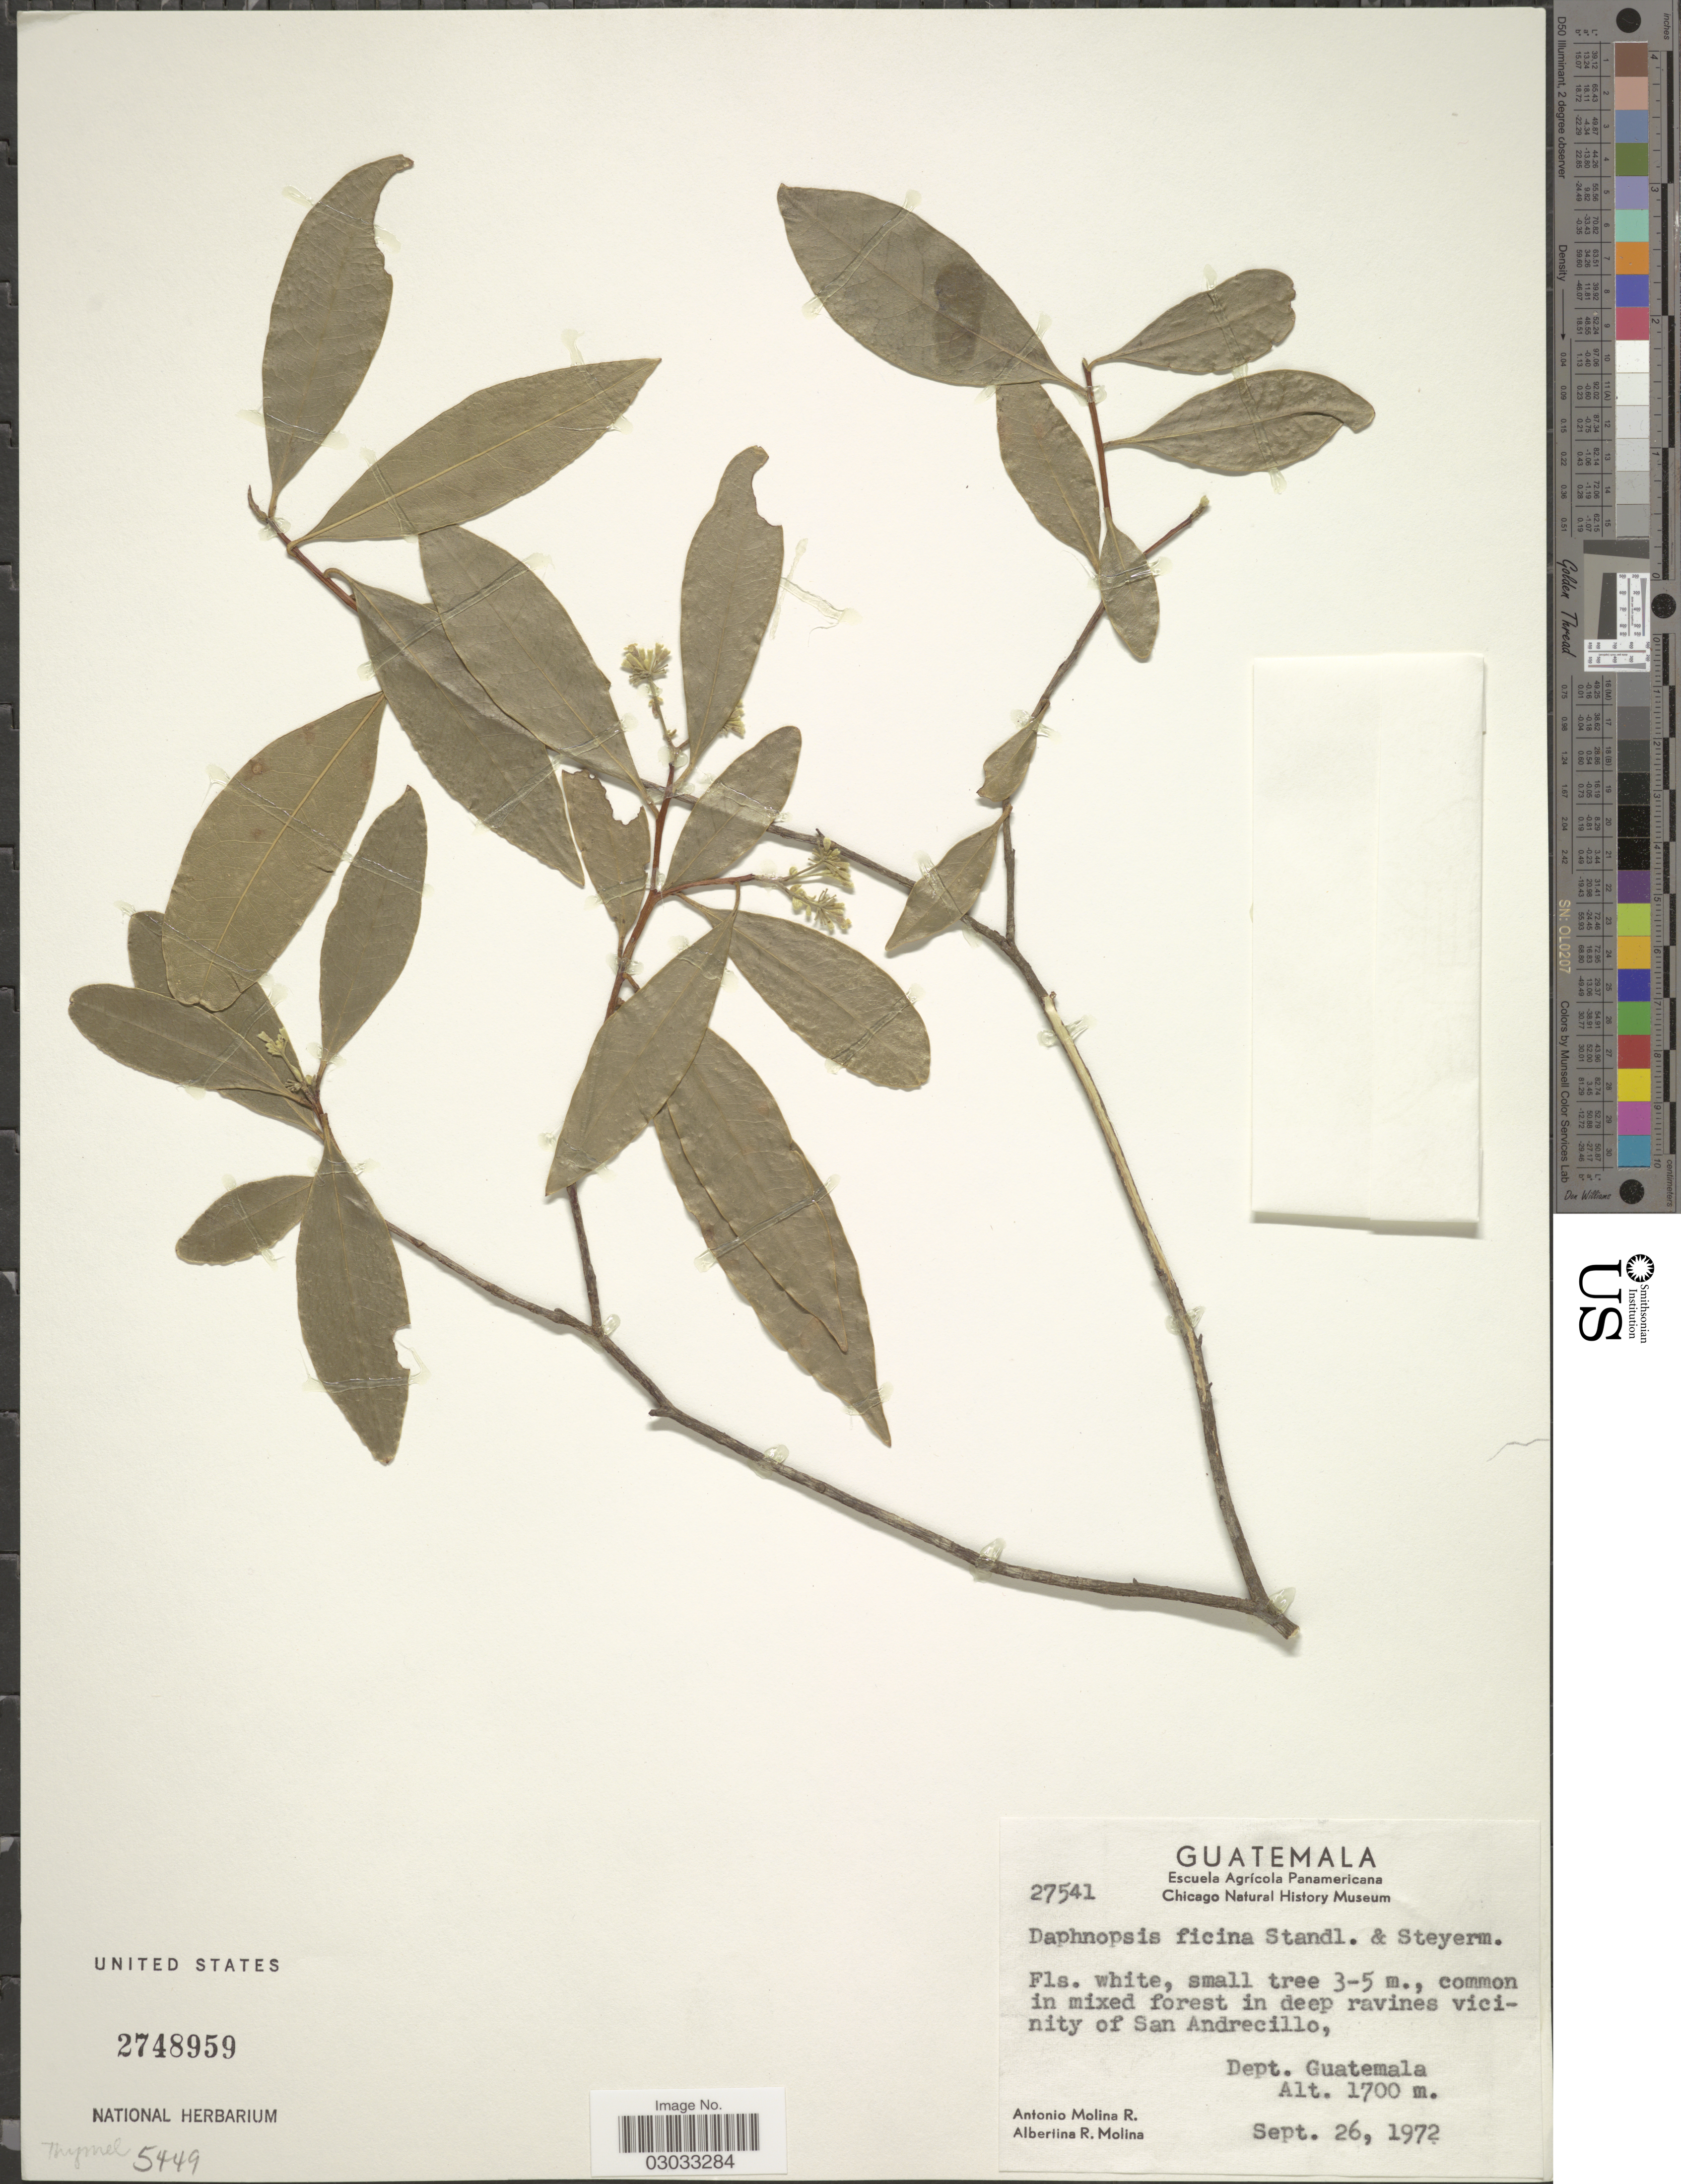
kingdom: Plantae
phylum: Tracheophyta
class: Magnoliopsida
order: Malvales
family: Thymelaeaceae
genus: Daphnopsis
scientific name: Daphnopsis ficina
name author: Standl. & Steyerm.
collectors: A. Molina R. & A. R. Molina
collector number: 27541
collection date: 1972-09-26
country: Guatemala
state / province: Guatemala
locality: Common in mixed forest in deep ravines vicinity of San Andrecillo, Dept. Guatemala.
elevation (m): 1700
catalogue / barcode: US 2748959